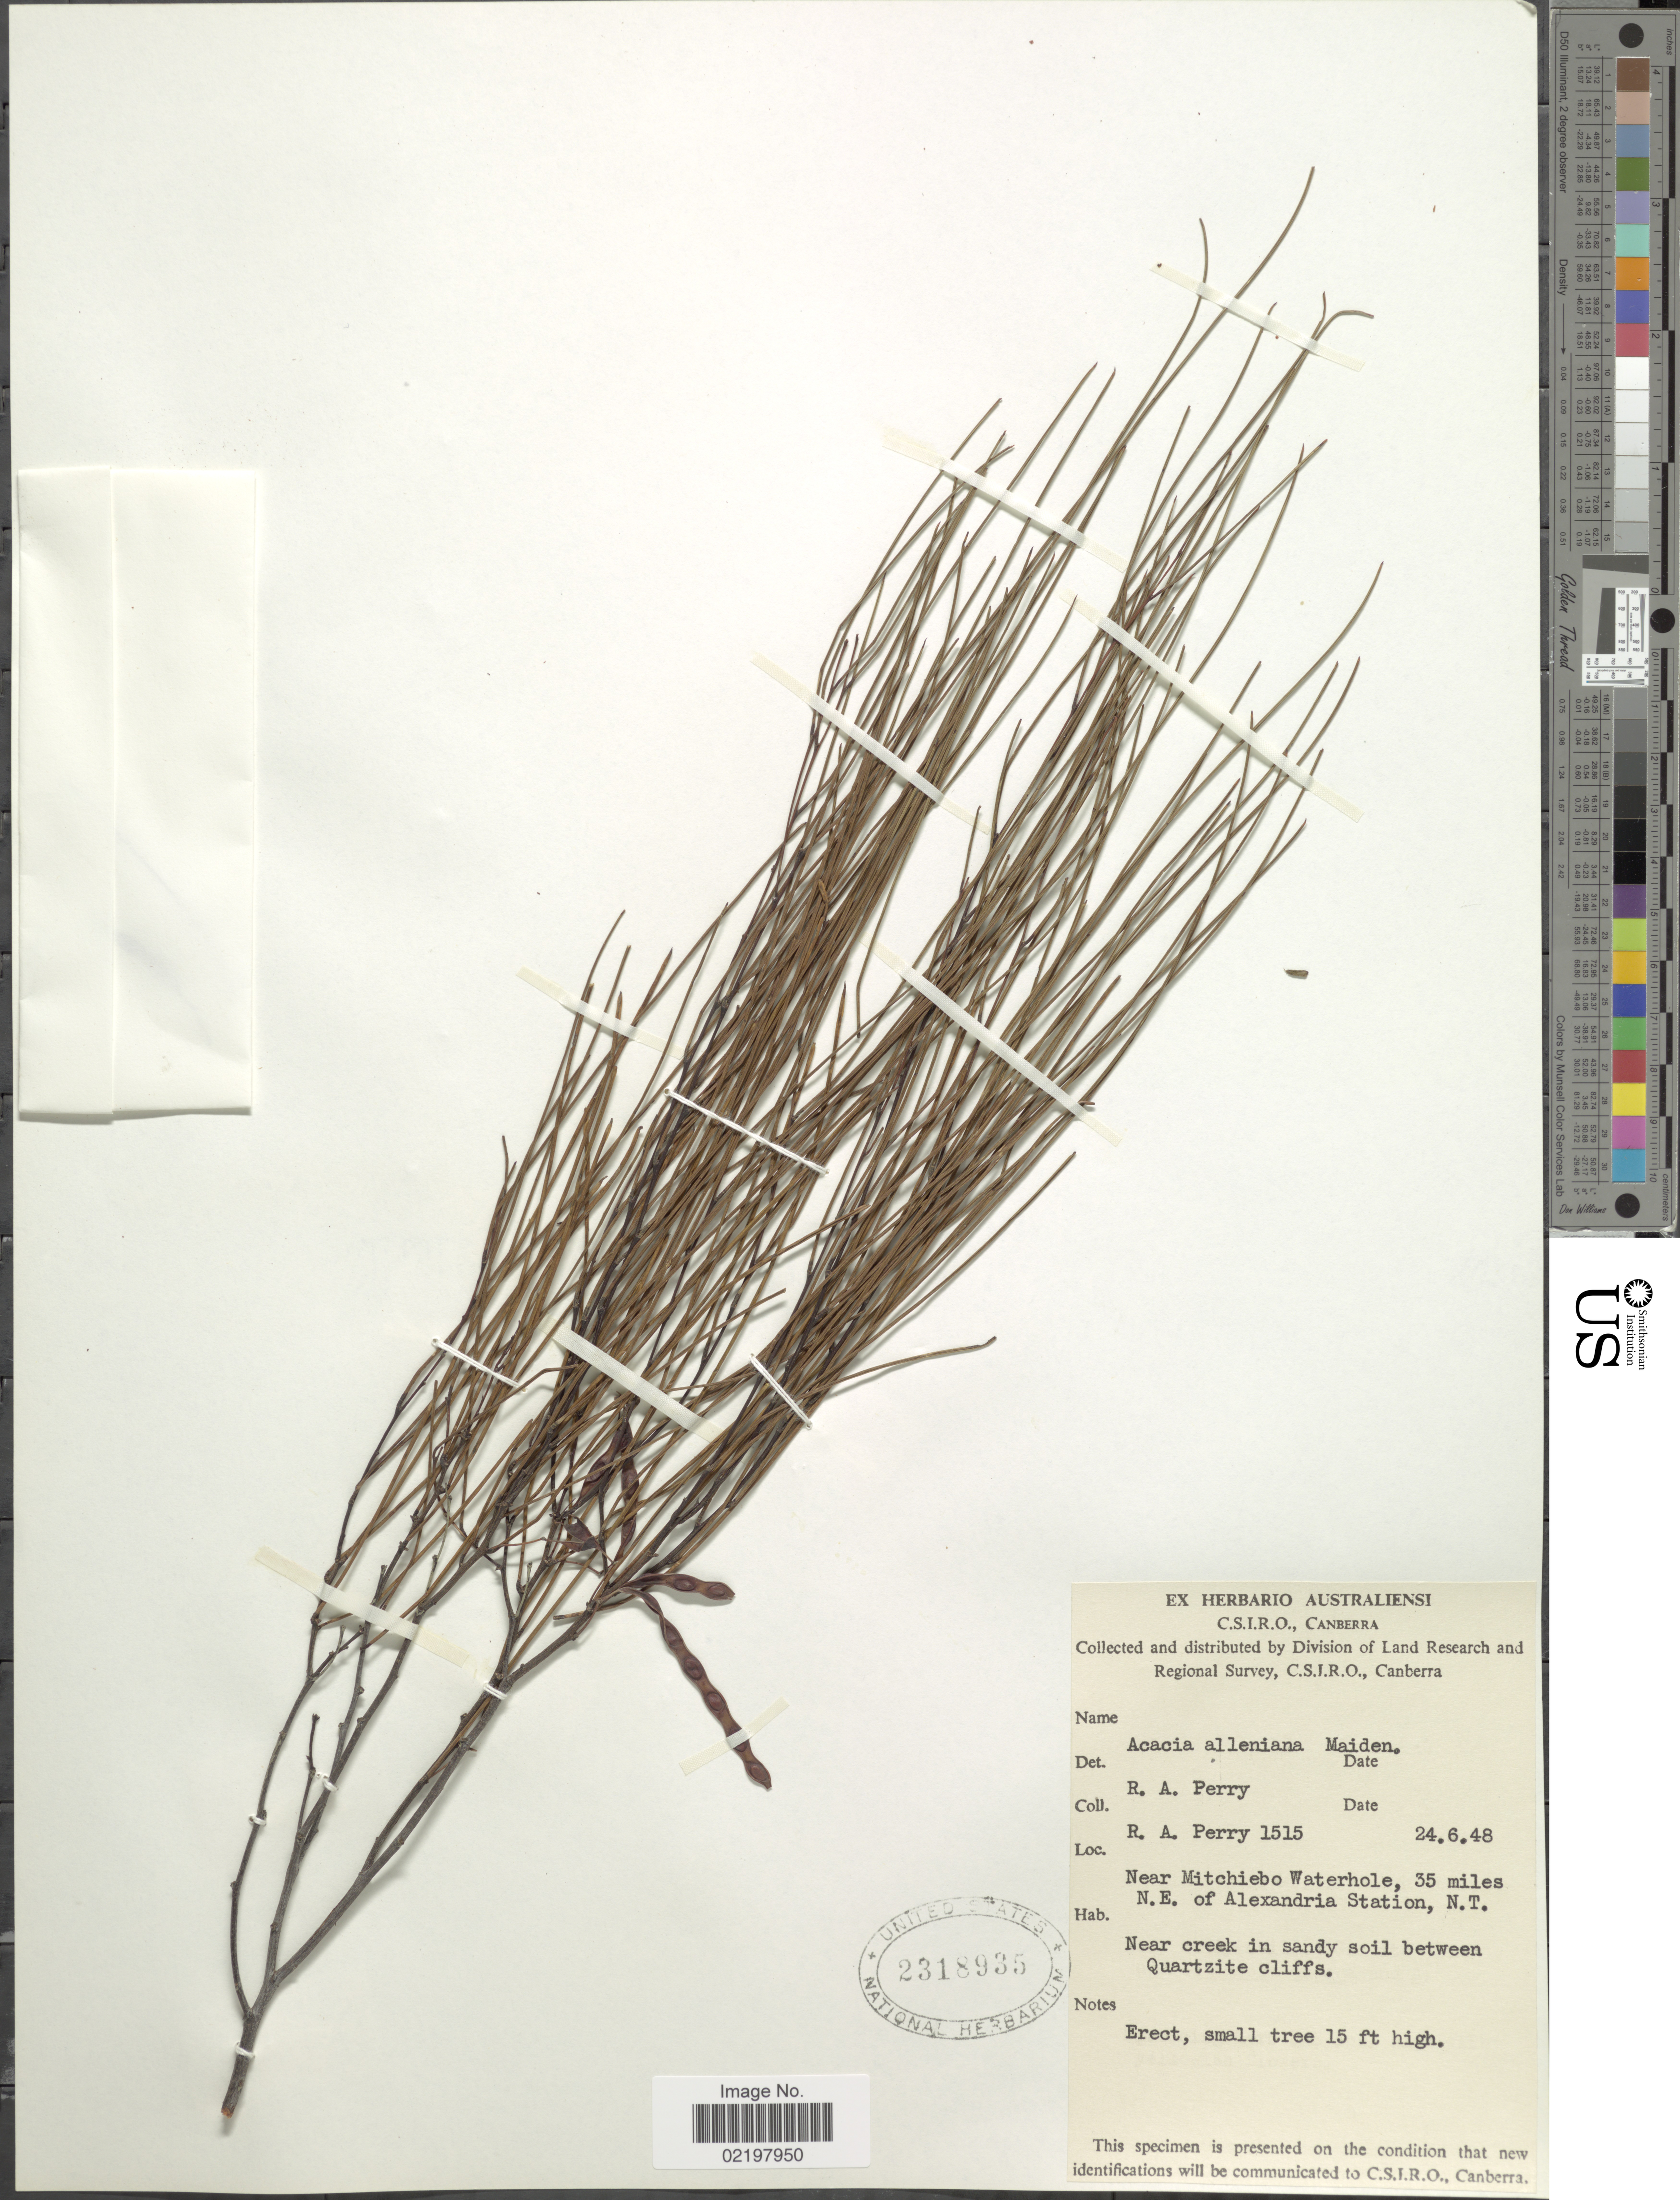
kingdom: Plantae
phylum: Tracheophyta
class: Magnoliopsida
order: Fabales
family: Fabaceae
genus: Acacia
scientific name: Acacia alleniana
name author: Maiden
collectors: Perry, R. A.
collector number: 1515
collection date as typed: Transcribed d/m/y: 24/6/48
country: Australia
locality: Near Mitchiebo Waterhole, 35 miles N.E. of Alexandria Station, N.T.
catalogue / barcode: US 2318935